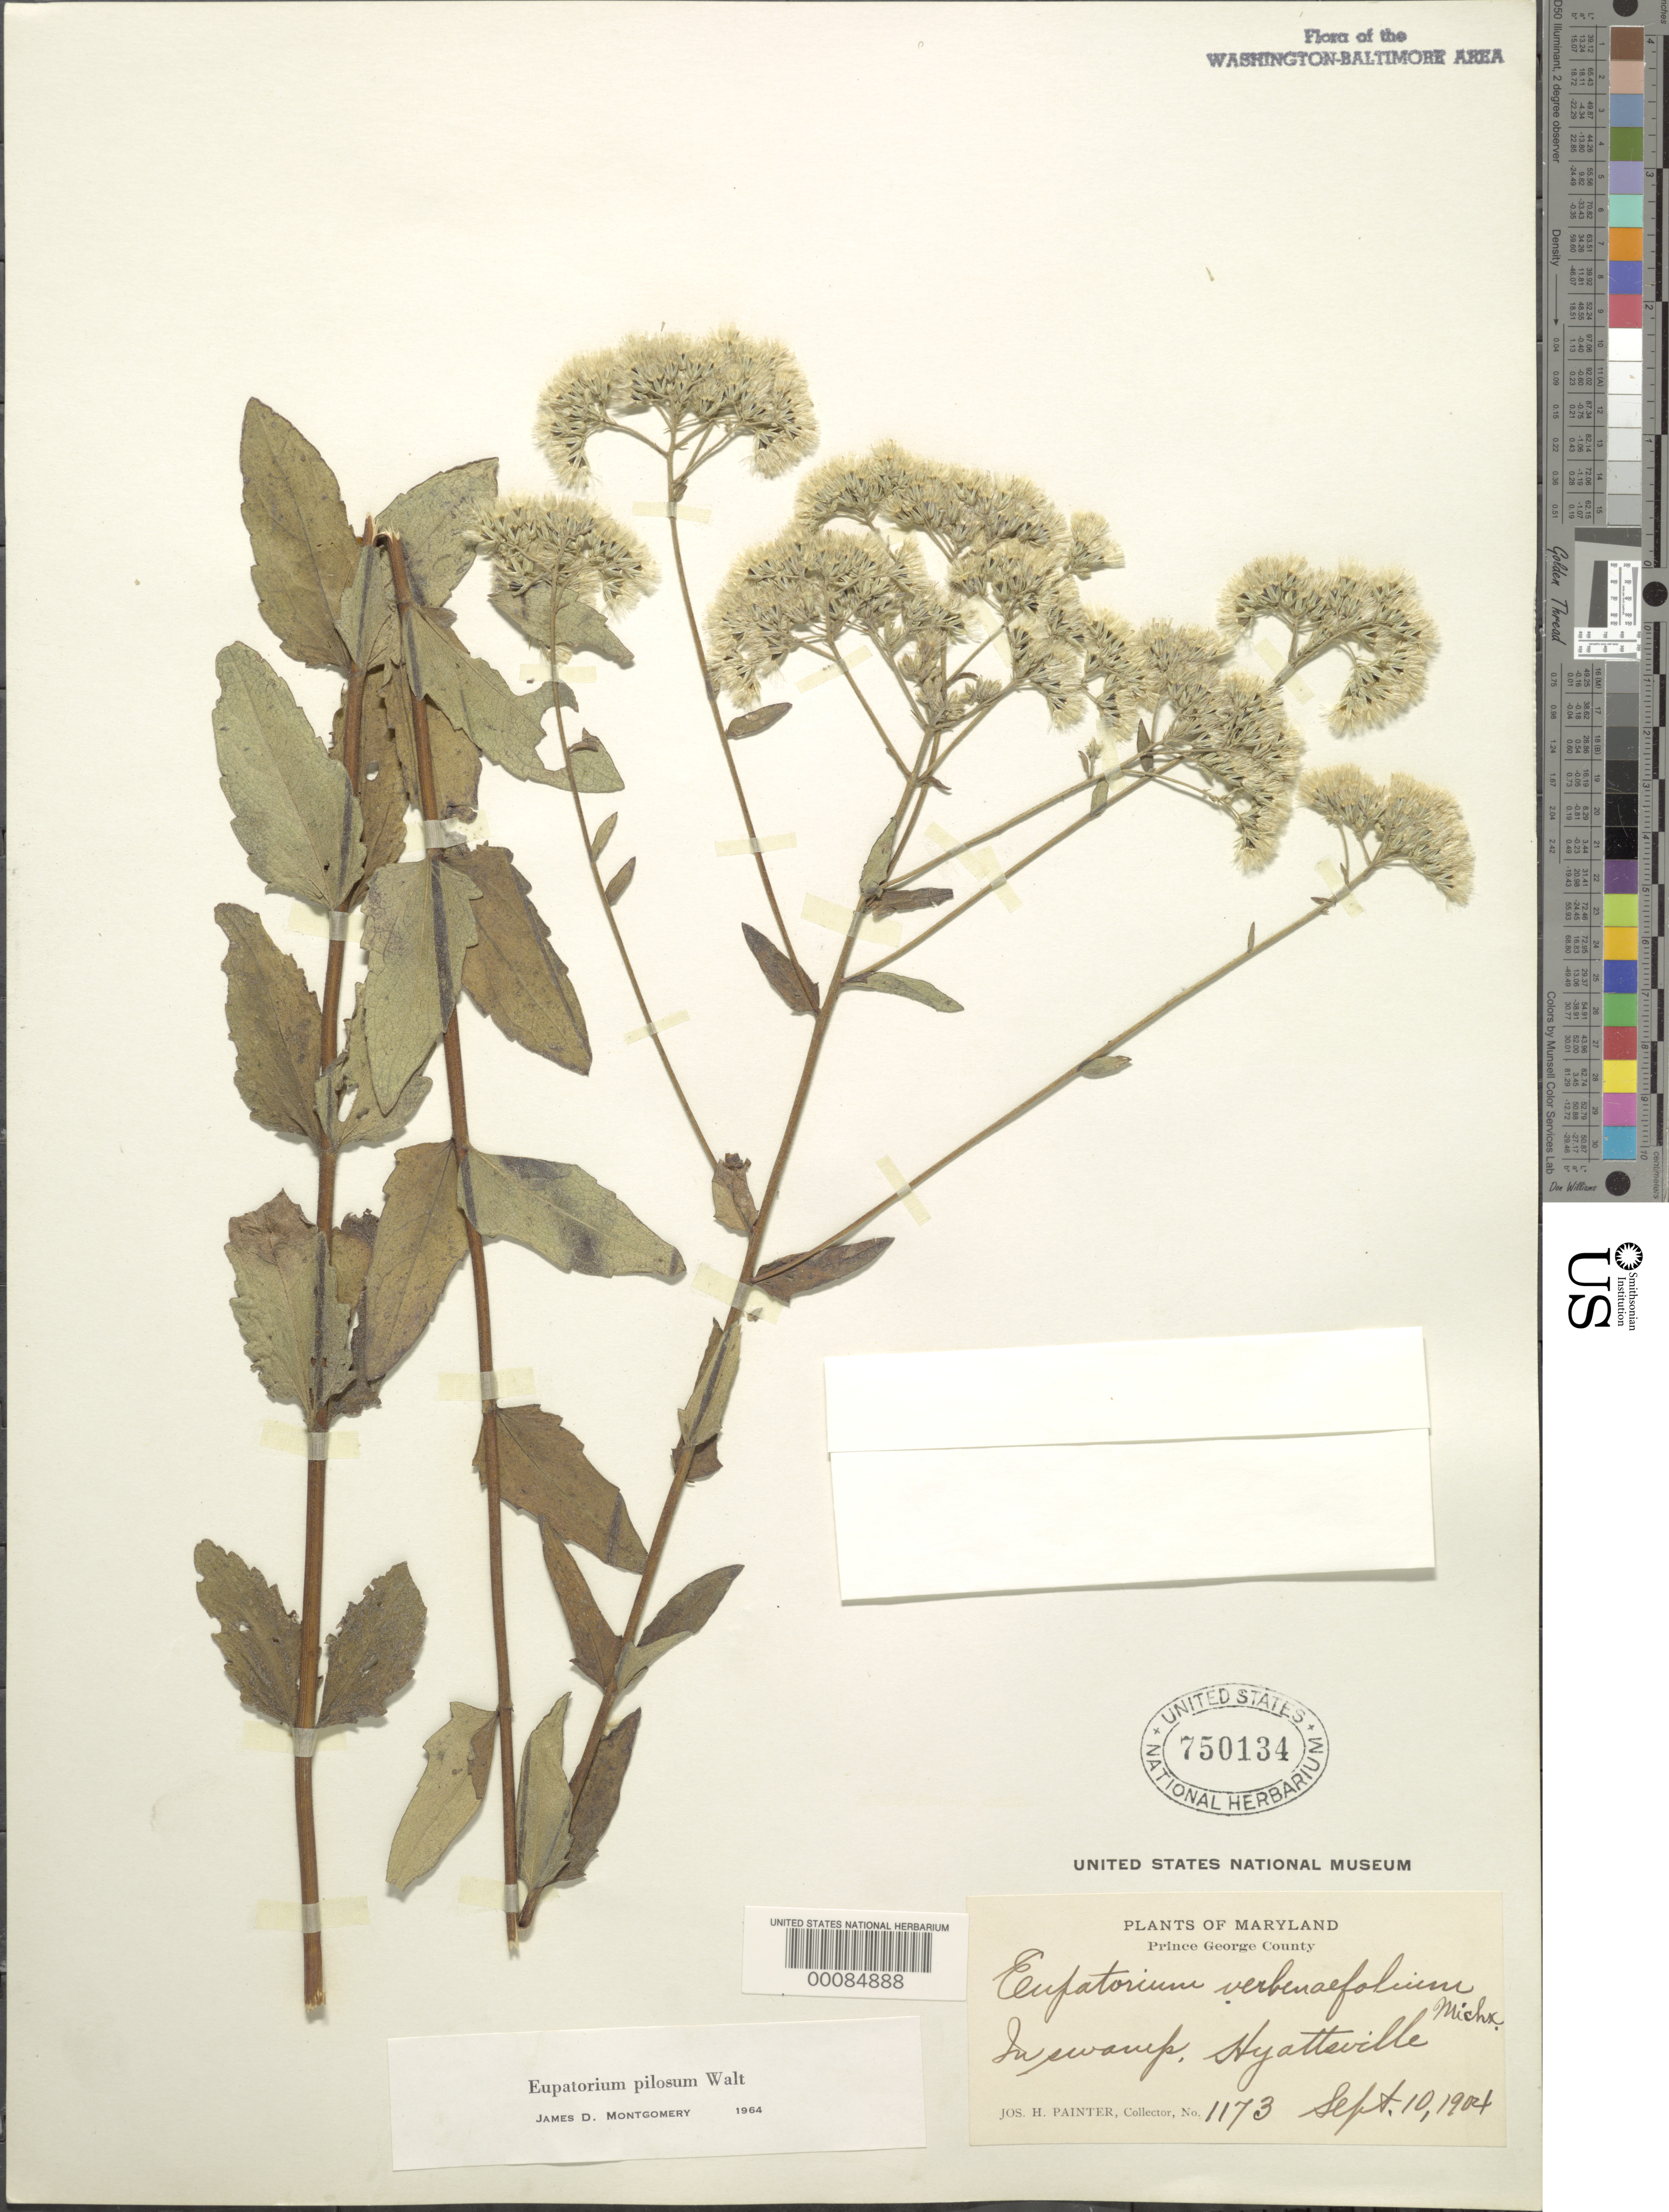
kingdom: Plantae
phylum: Tracheophyta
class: Magnoliopsida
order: Asterales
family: Asteraceae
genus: Eupatorium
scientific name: Eupatorium pilosum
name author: Walter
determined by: Montgomery, J. D.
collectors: J. H. Painter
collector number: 1173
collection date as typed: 10 Sep 1904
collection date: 1904-09-10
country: United States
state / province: Maryland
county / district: Prince George's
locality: Hyattsville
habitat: Swamp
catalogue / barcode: US 750134